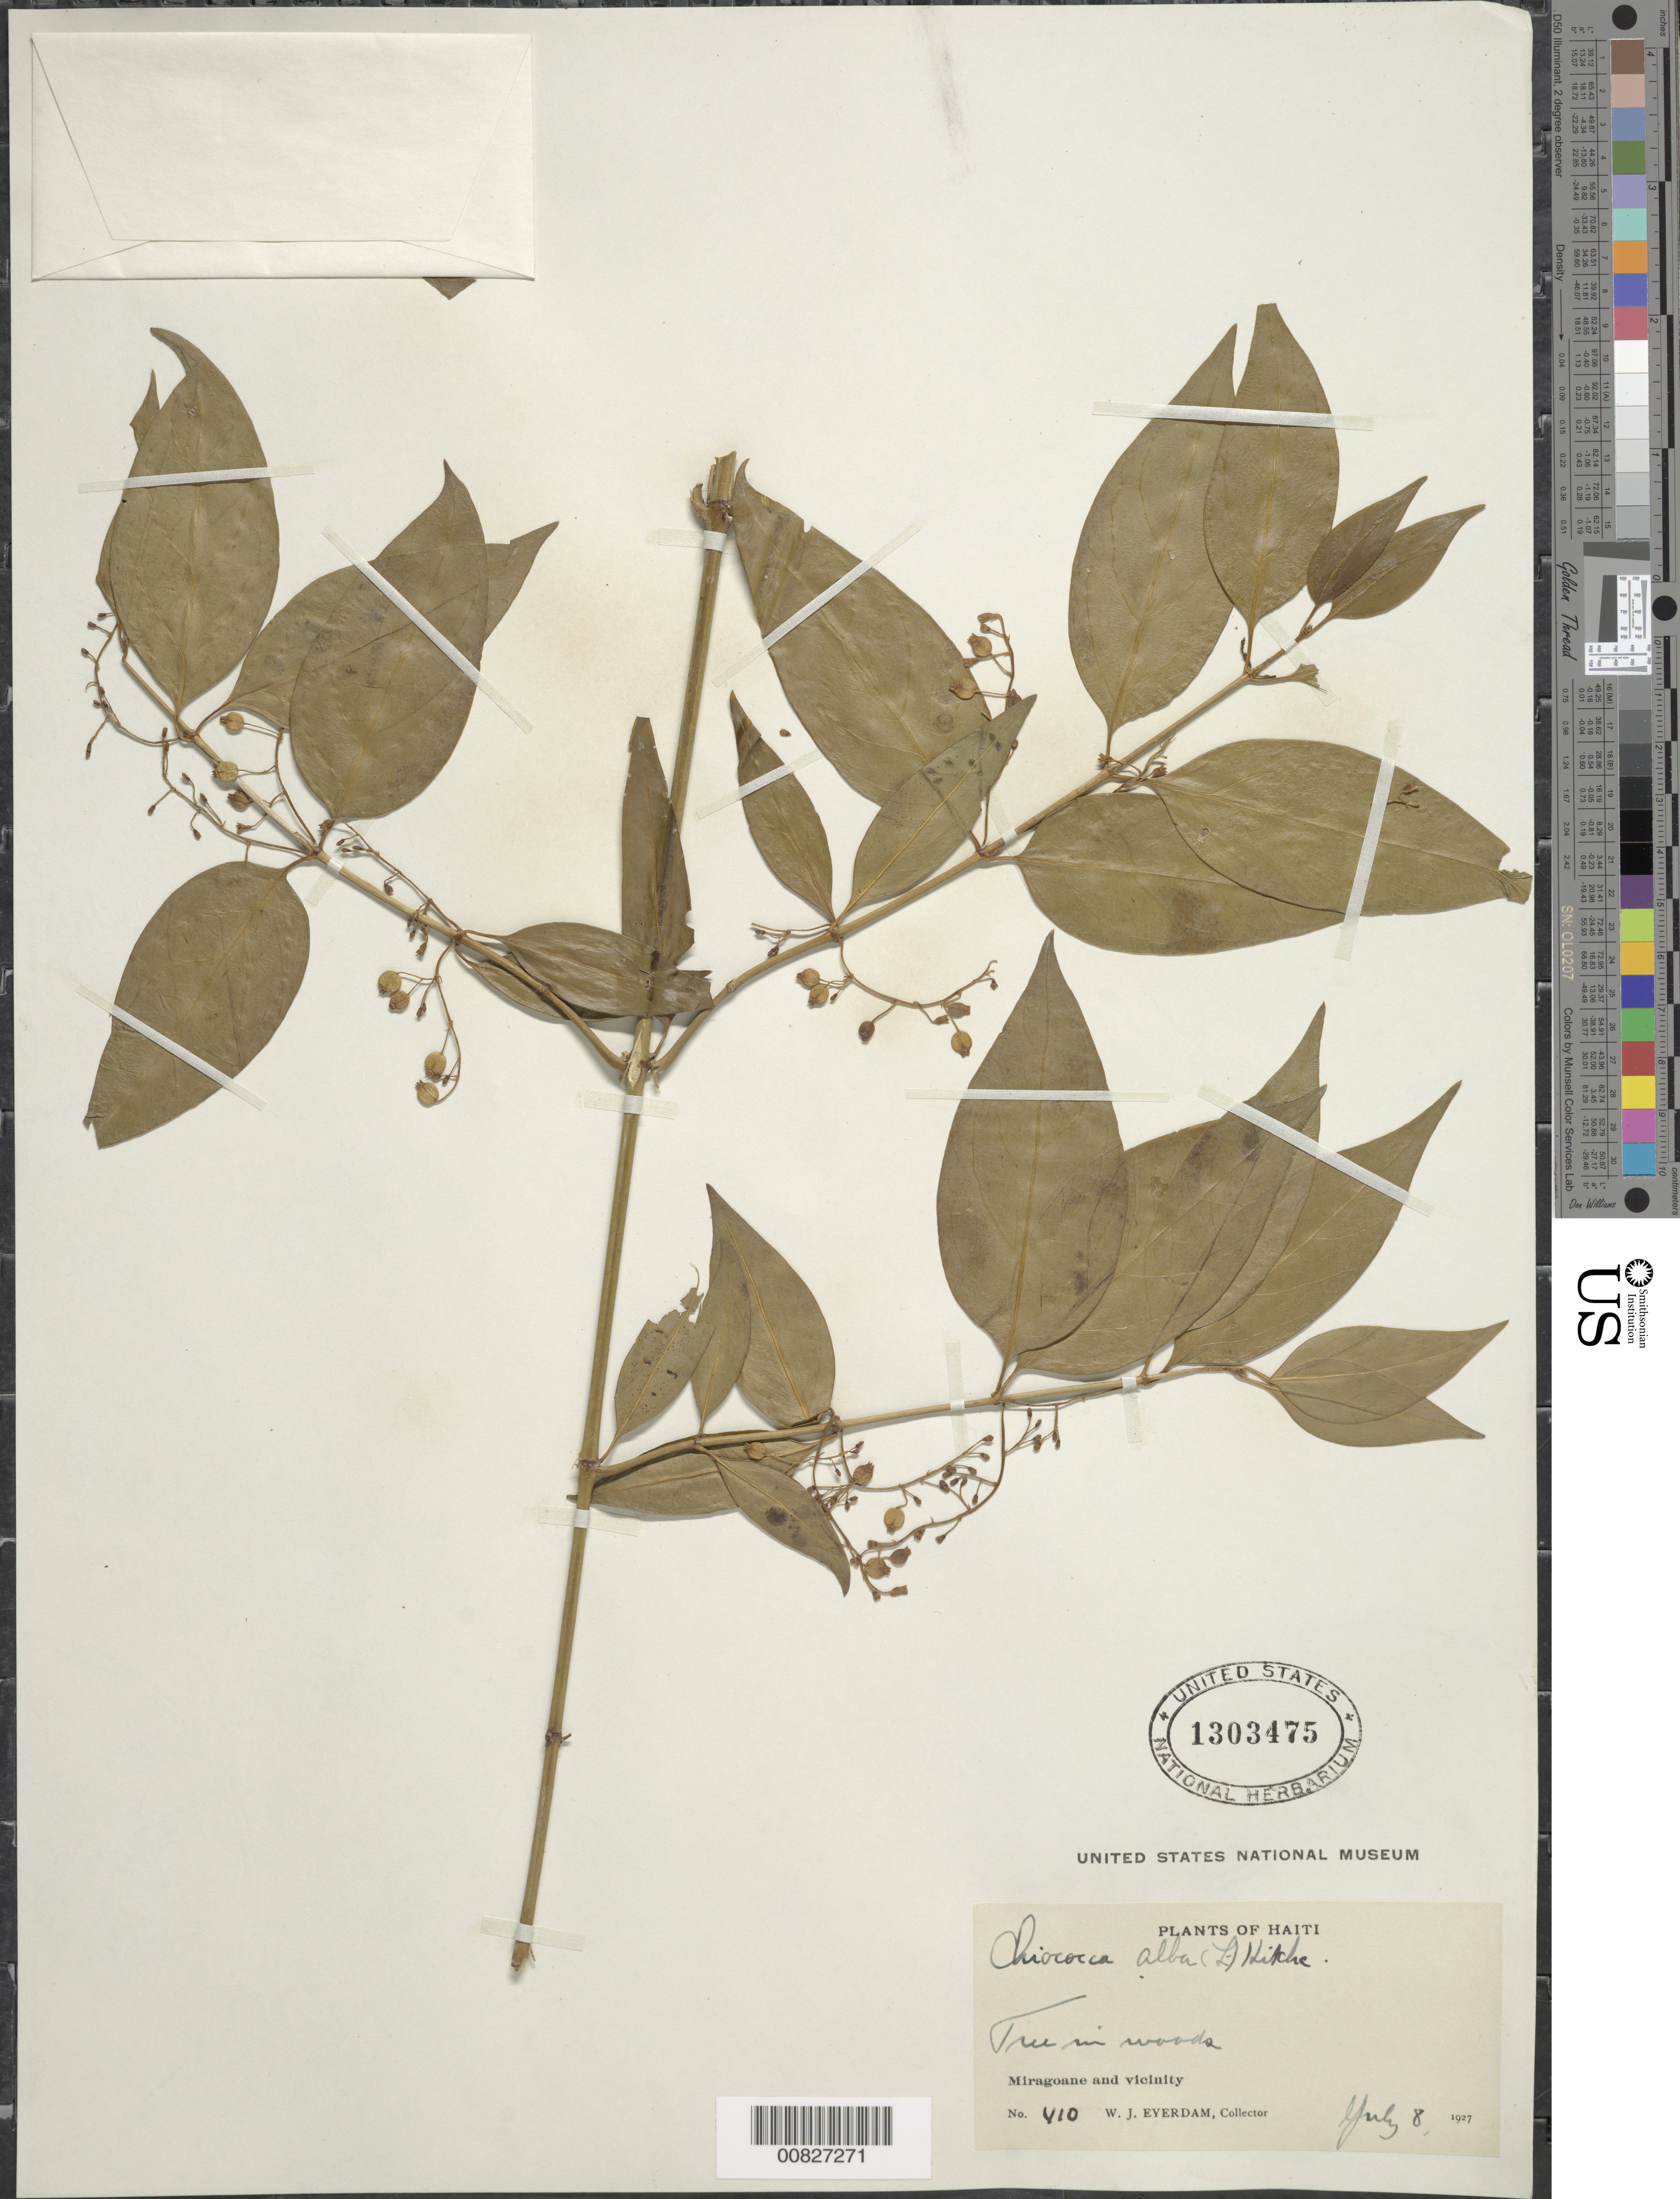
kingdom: Plantae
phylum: Tracheophyta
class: Magnoliopsida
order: Gentianales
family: Rubiaceae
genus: Chiococca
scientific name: Chiococca alba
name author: (L.) Hitchc.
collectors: W. J. Eyerdam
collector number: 410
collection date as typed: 08 Jul 1927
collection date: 1927-07-08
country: Haiti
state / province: Grand'Anse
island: Hispaniola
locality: Miragoane and vicinity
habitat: In woods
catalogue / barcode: US 1303475